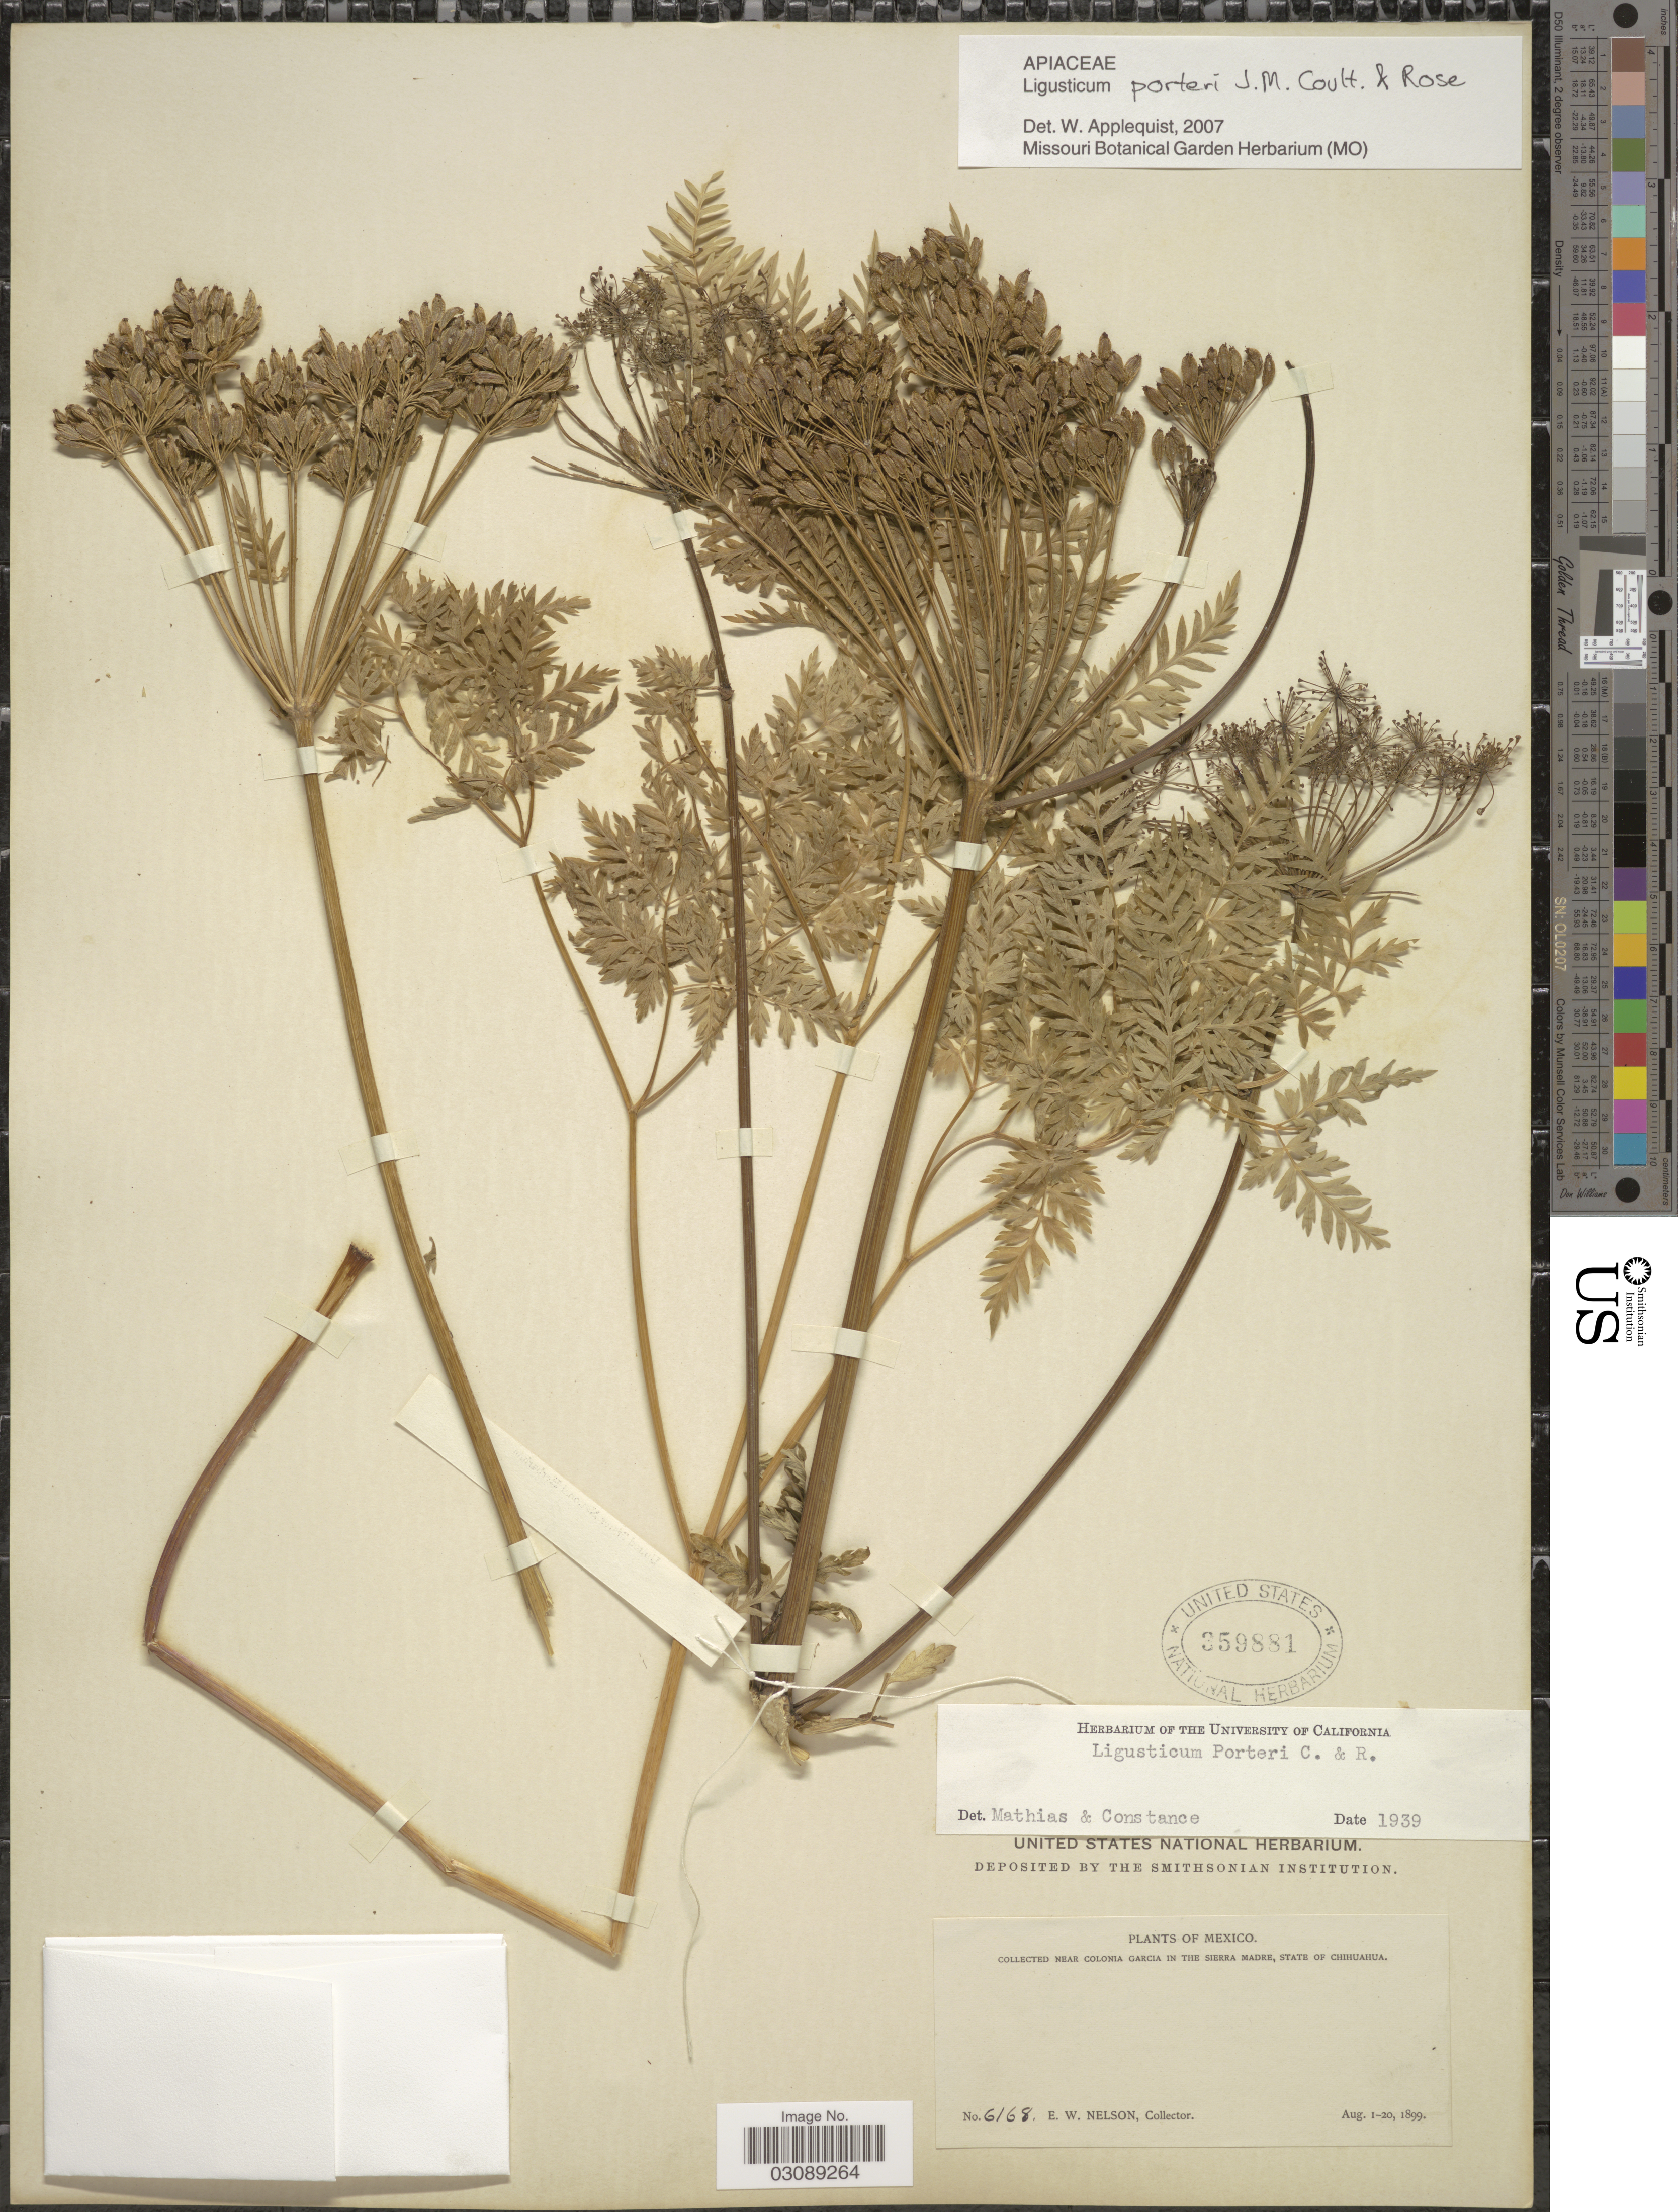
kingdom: Plantae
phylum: Tracheophyta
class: Magnoliopsida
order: Apiales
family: Apiaceae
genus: Ligusticum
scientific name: Ligusticum porteri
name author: J.M. Coult. & Rose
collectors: E. W. Nelson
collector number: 6168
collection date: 1899-08-01/1899-08-20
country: Mexico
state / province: Chihuahua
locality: Near Colonia Garcia in the Sierra Madre.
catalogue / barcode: US 359881